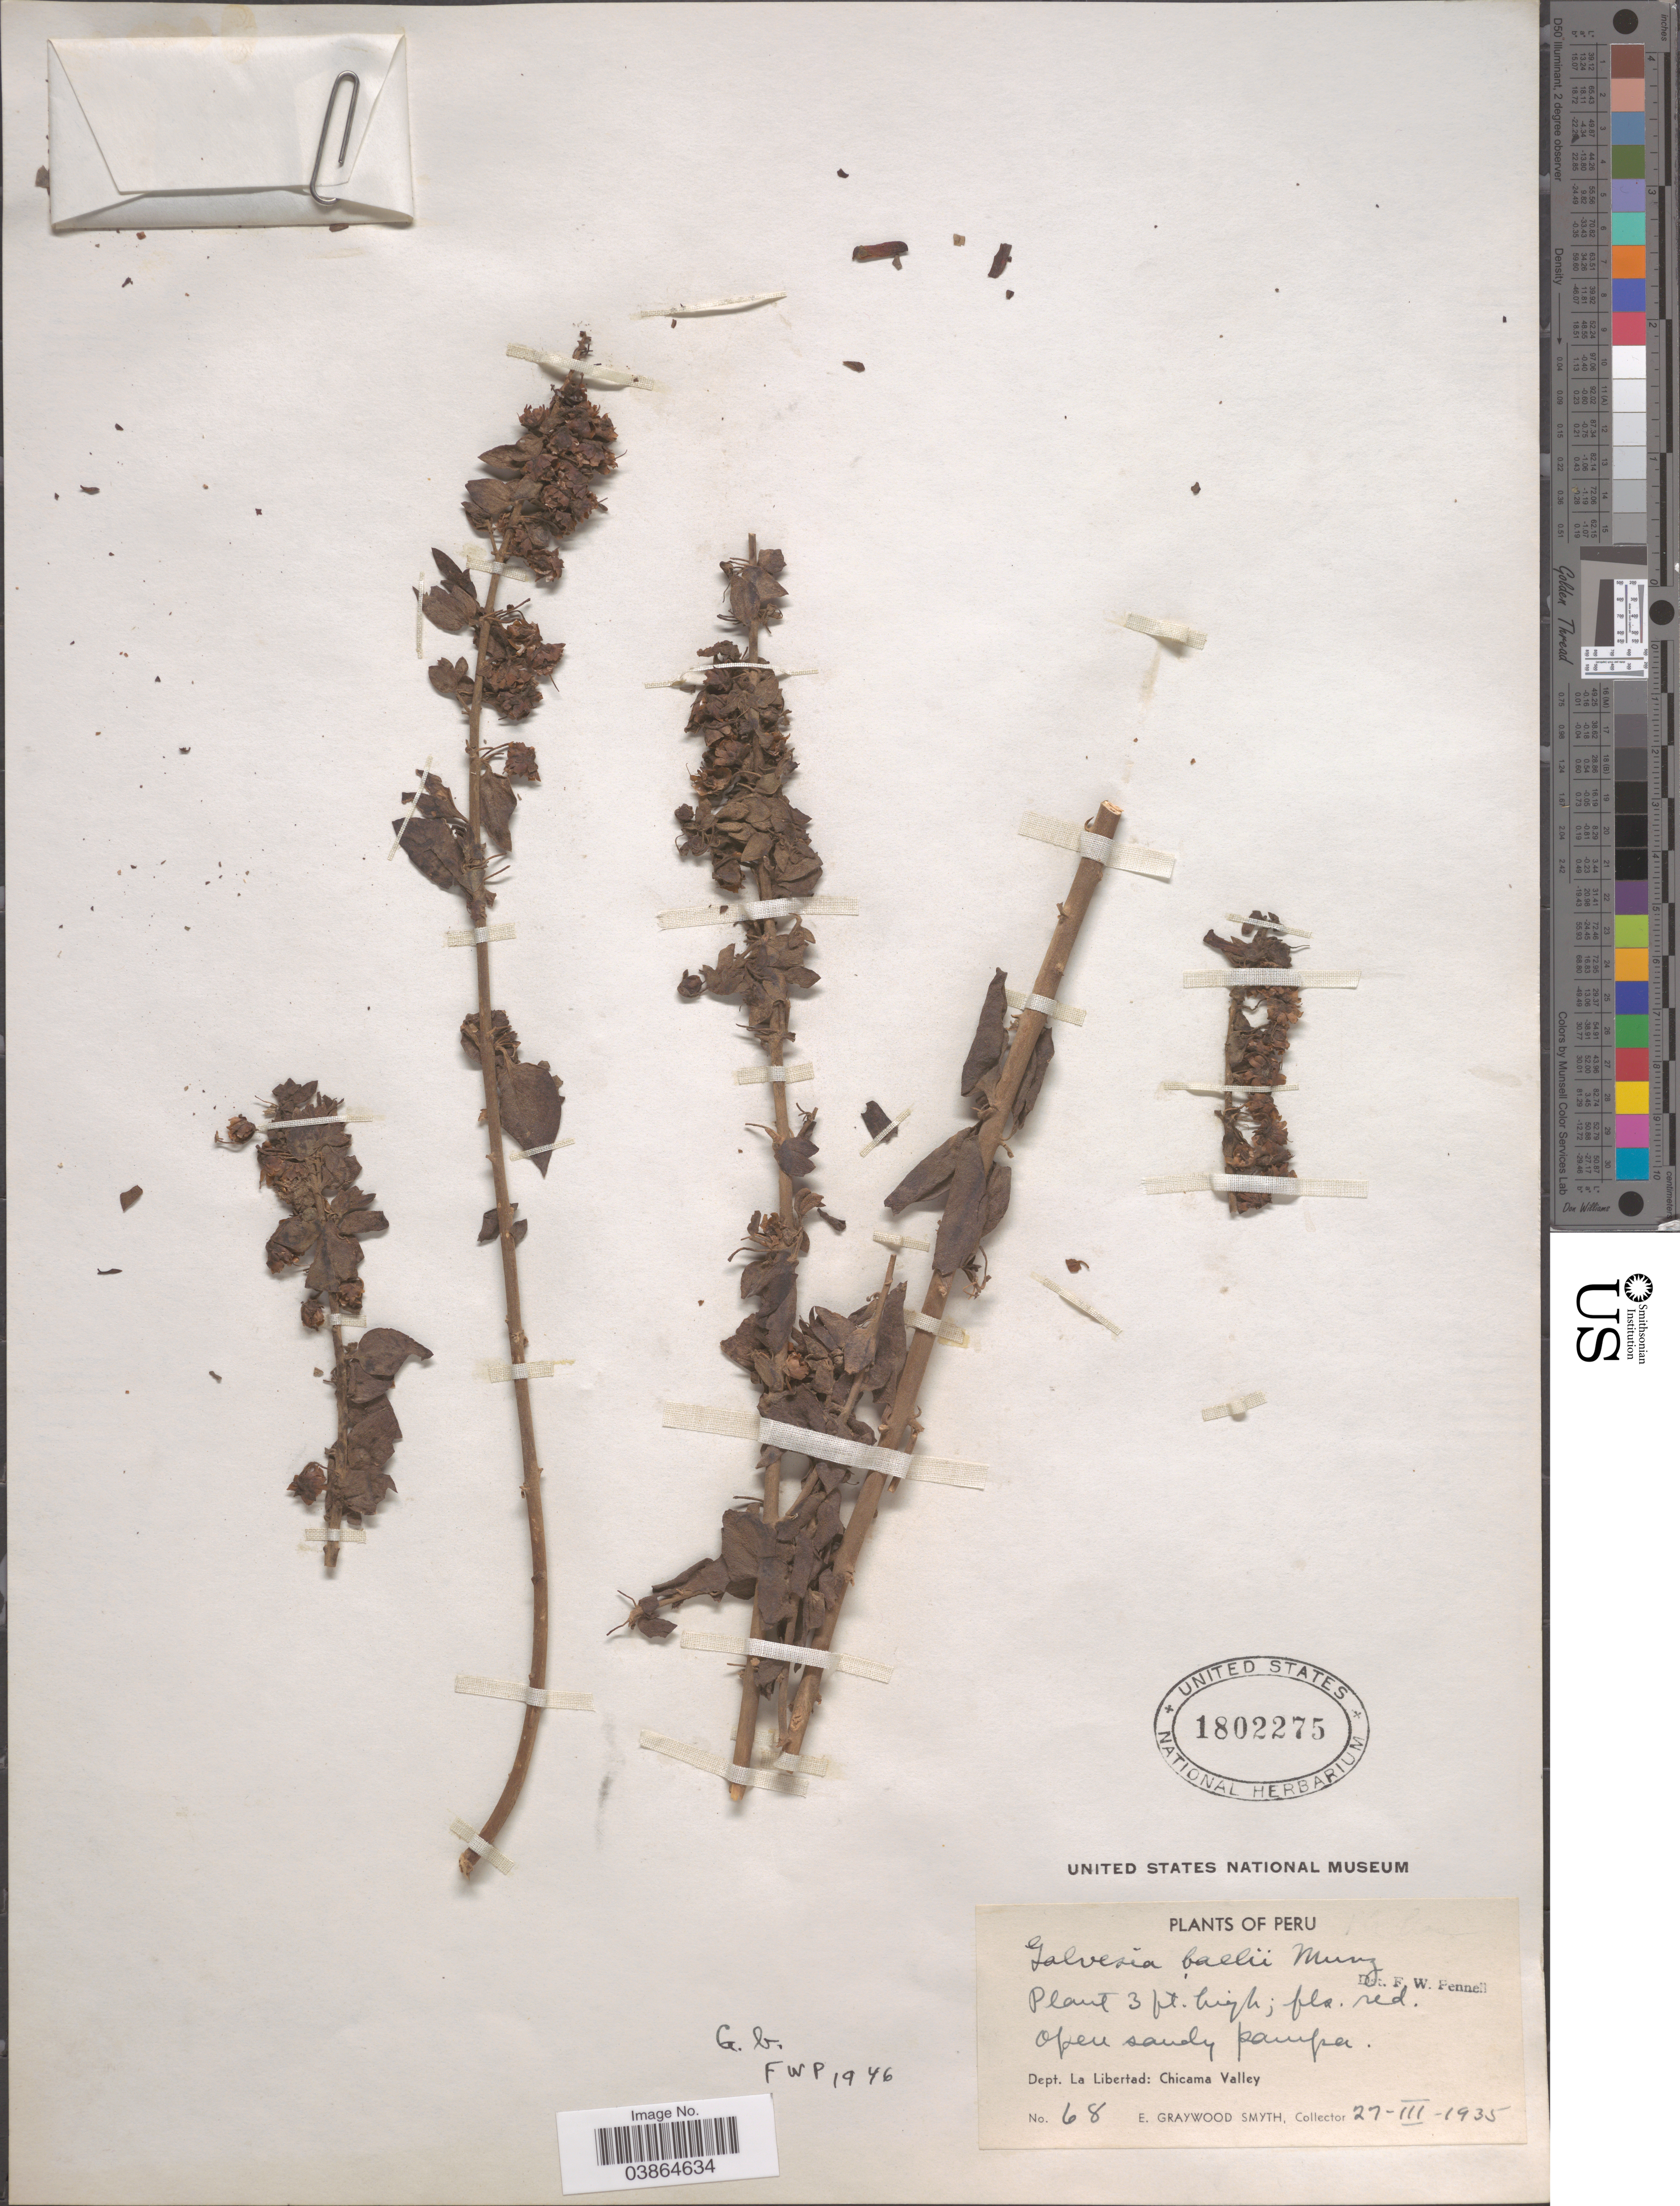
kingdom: Plantae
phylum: Tracheophyta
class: Magnoliopsida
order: Lamiales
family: Plantaginaceae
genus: Galvezia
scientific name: Galvezia ballii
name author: Munz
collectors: E. G. Smyth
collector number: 68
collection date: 1935-03-27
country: Peru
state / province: La Libertad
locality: Dept. La Libertad: Chicama Valley.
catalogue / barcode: US 1802275